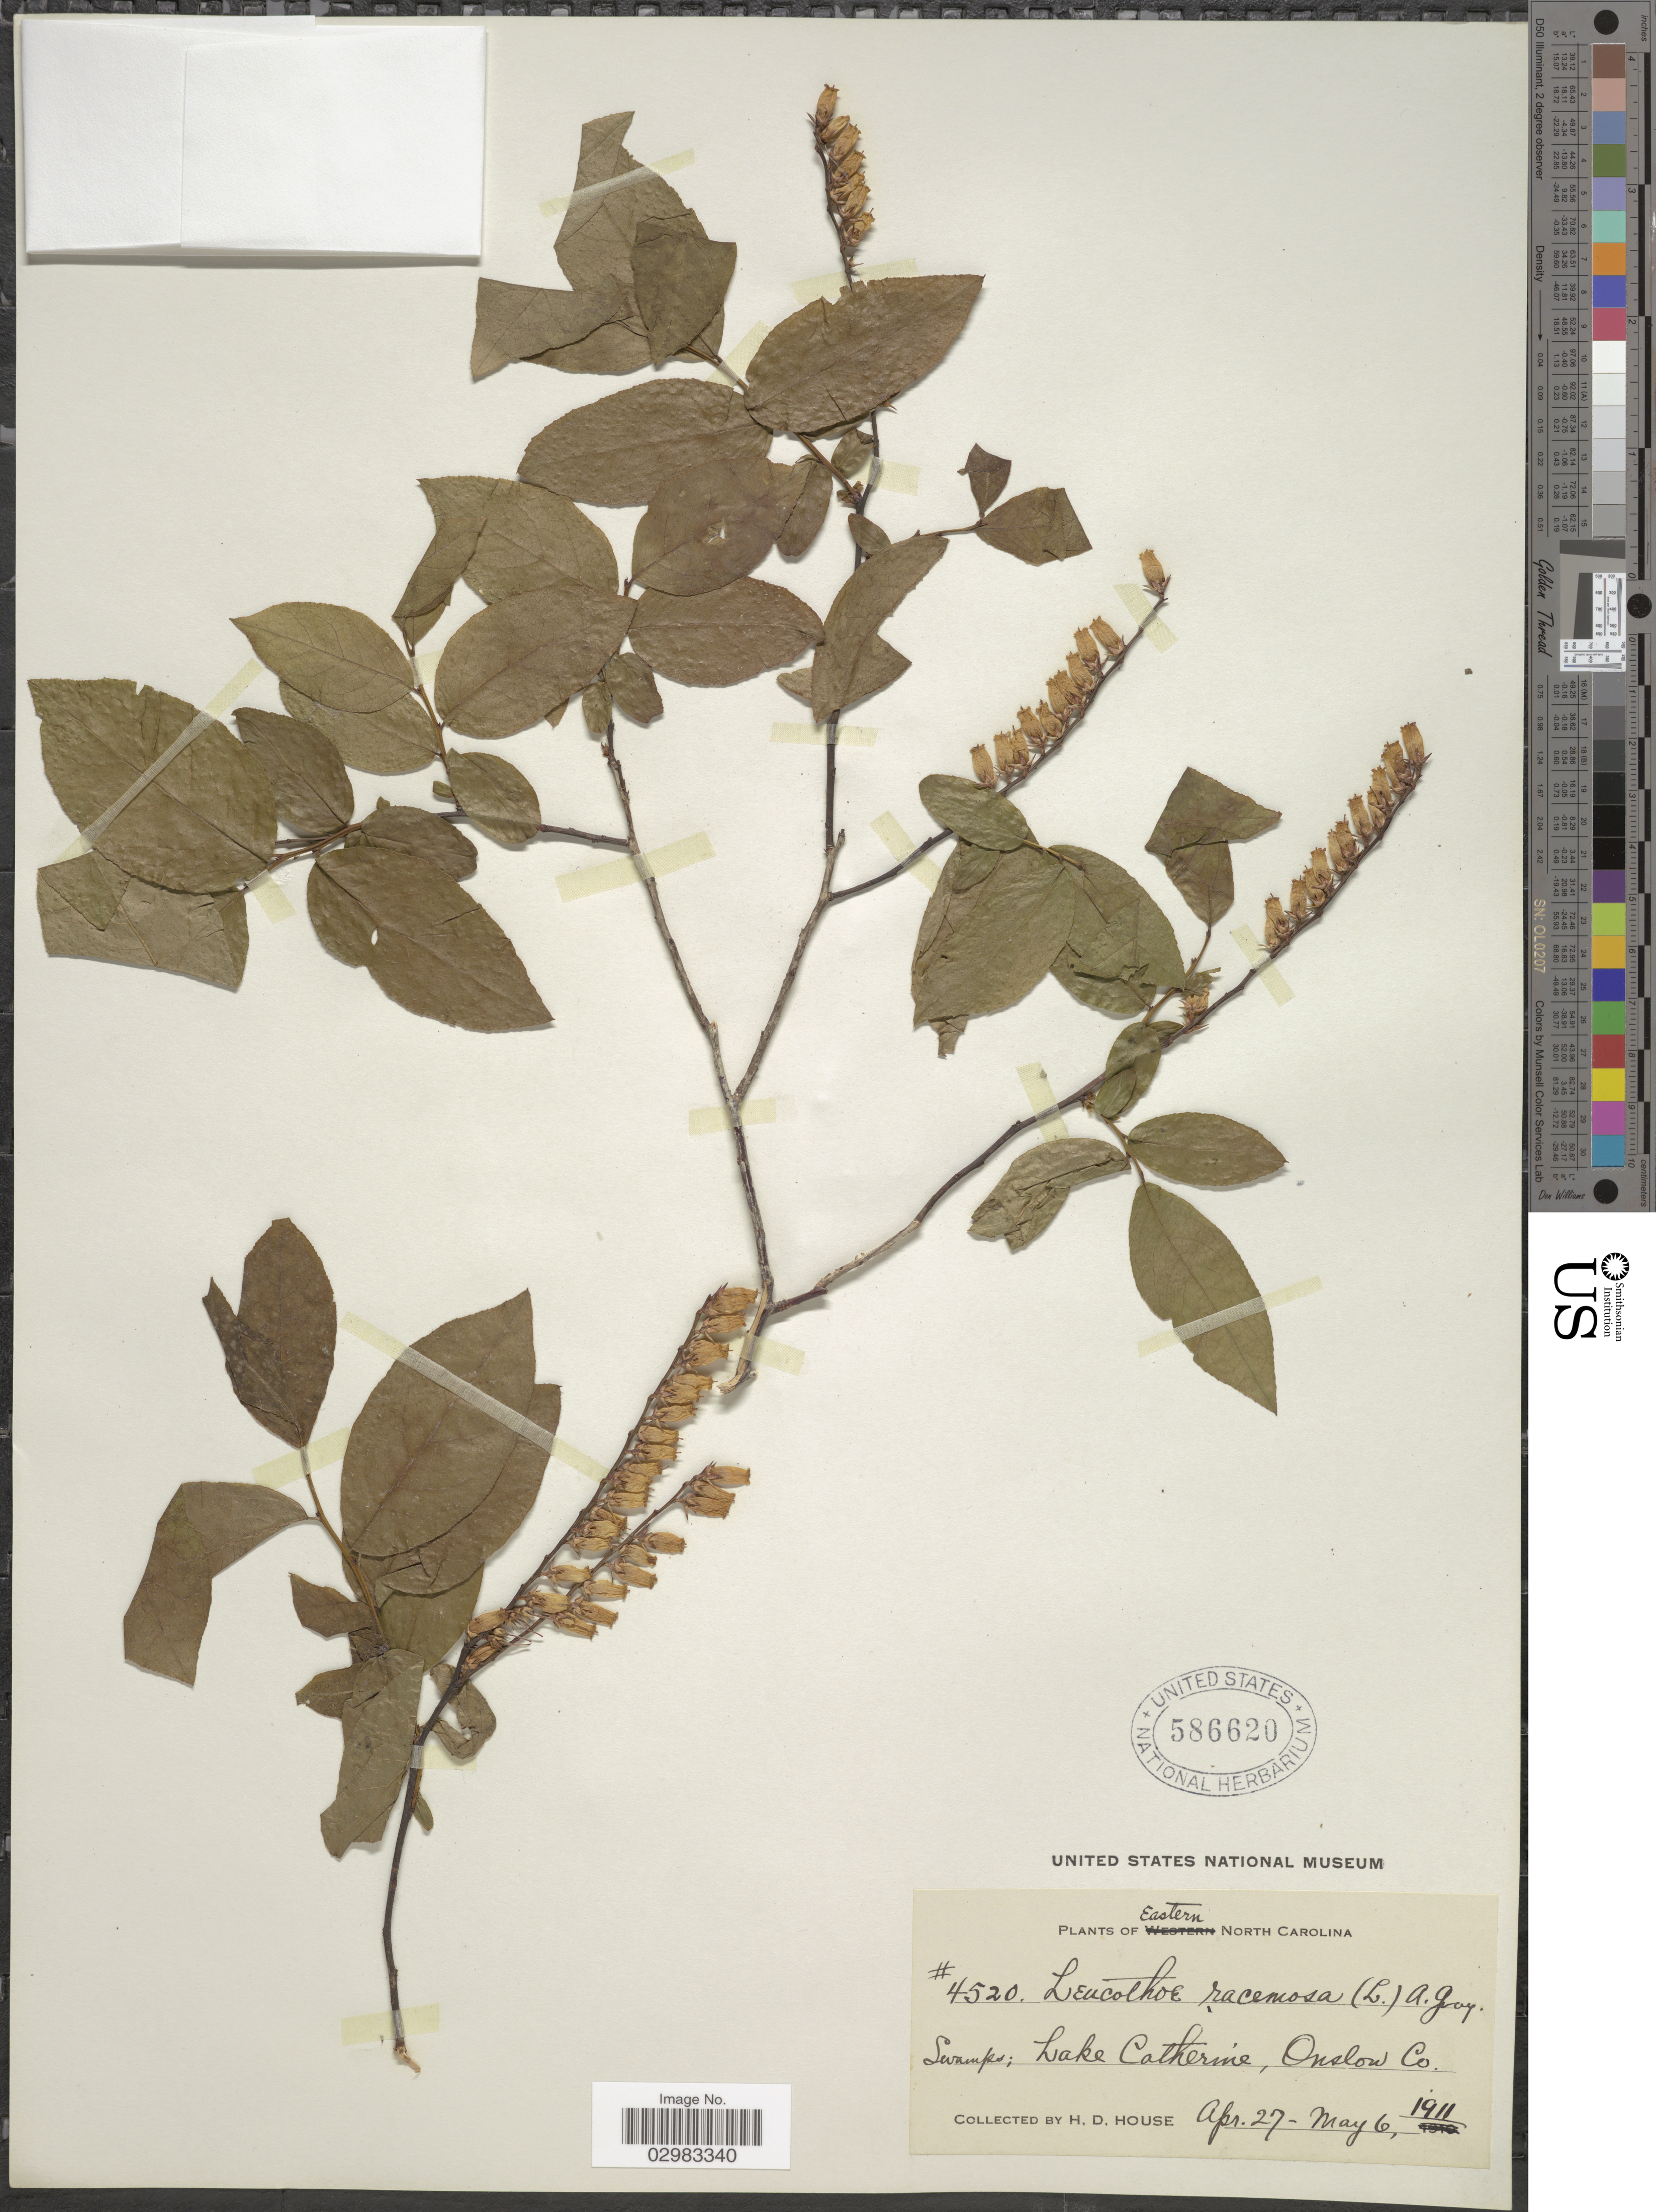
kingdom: Plantae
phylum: Tracheophyta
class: Magnoliopsida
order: Ericales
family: Ericaceae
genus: Leucothoe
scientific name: Leucothoë racemosa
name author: (L.) A. Gray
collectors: H. D. House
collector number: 4520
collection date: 1911-04-27/1911-05-06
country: United States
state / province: North Carolina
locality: Eastern North Carolina. Lake Catherine, Onslow Co.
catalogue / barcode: US 586620